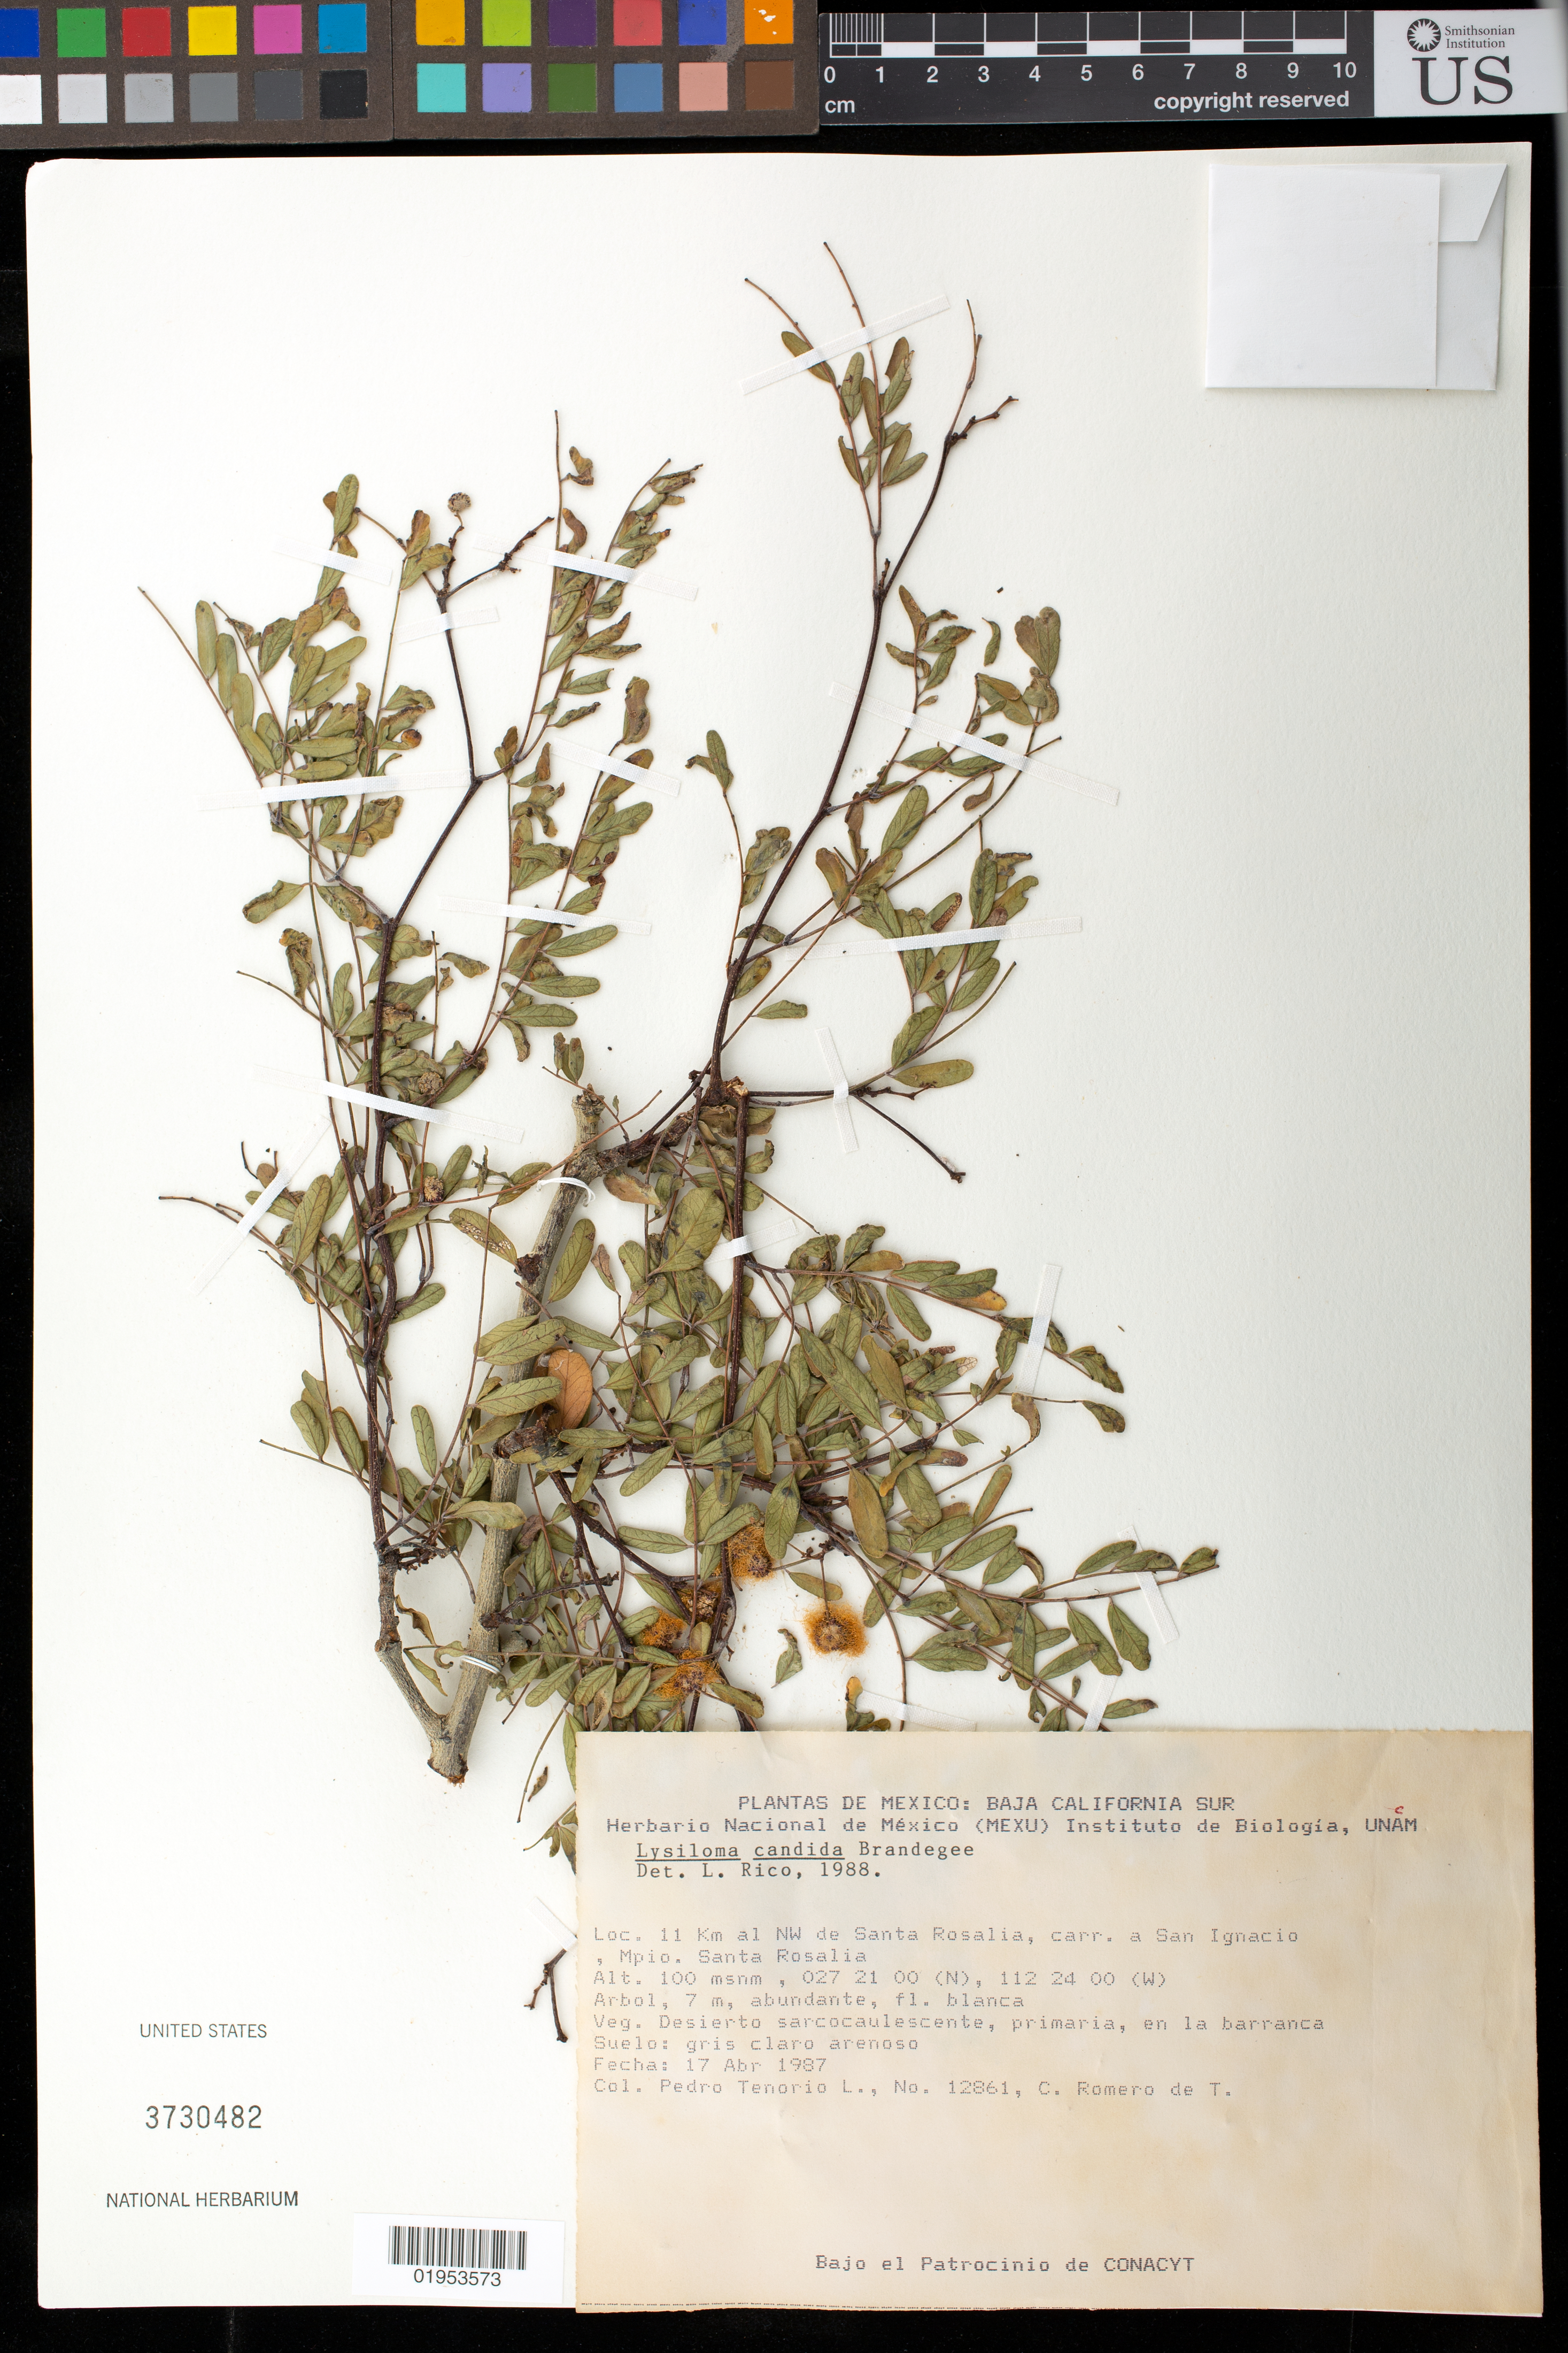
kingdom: Plantae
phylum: Tracheophyta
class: Magnoliopsida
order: Fabales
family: Fabaceae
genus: Lysiloma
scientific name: Lysiloma candidum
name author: Brandegee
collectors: P. Tenorio L. & C. Romero de T.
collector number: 12861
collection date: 1987-04-17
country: Mexico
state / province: Baja California Sur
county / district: Santa Rosalia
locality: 11 km al NW de Santa Rosalia, carr. San Ignacio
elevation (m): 100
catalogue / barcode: US 3730482